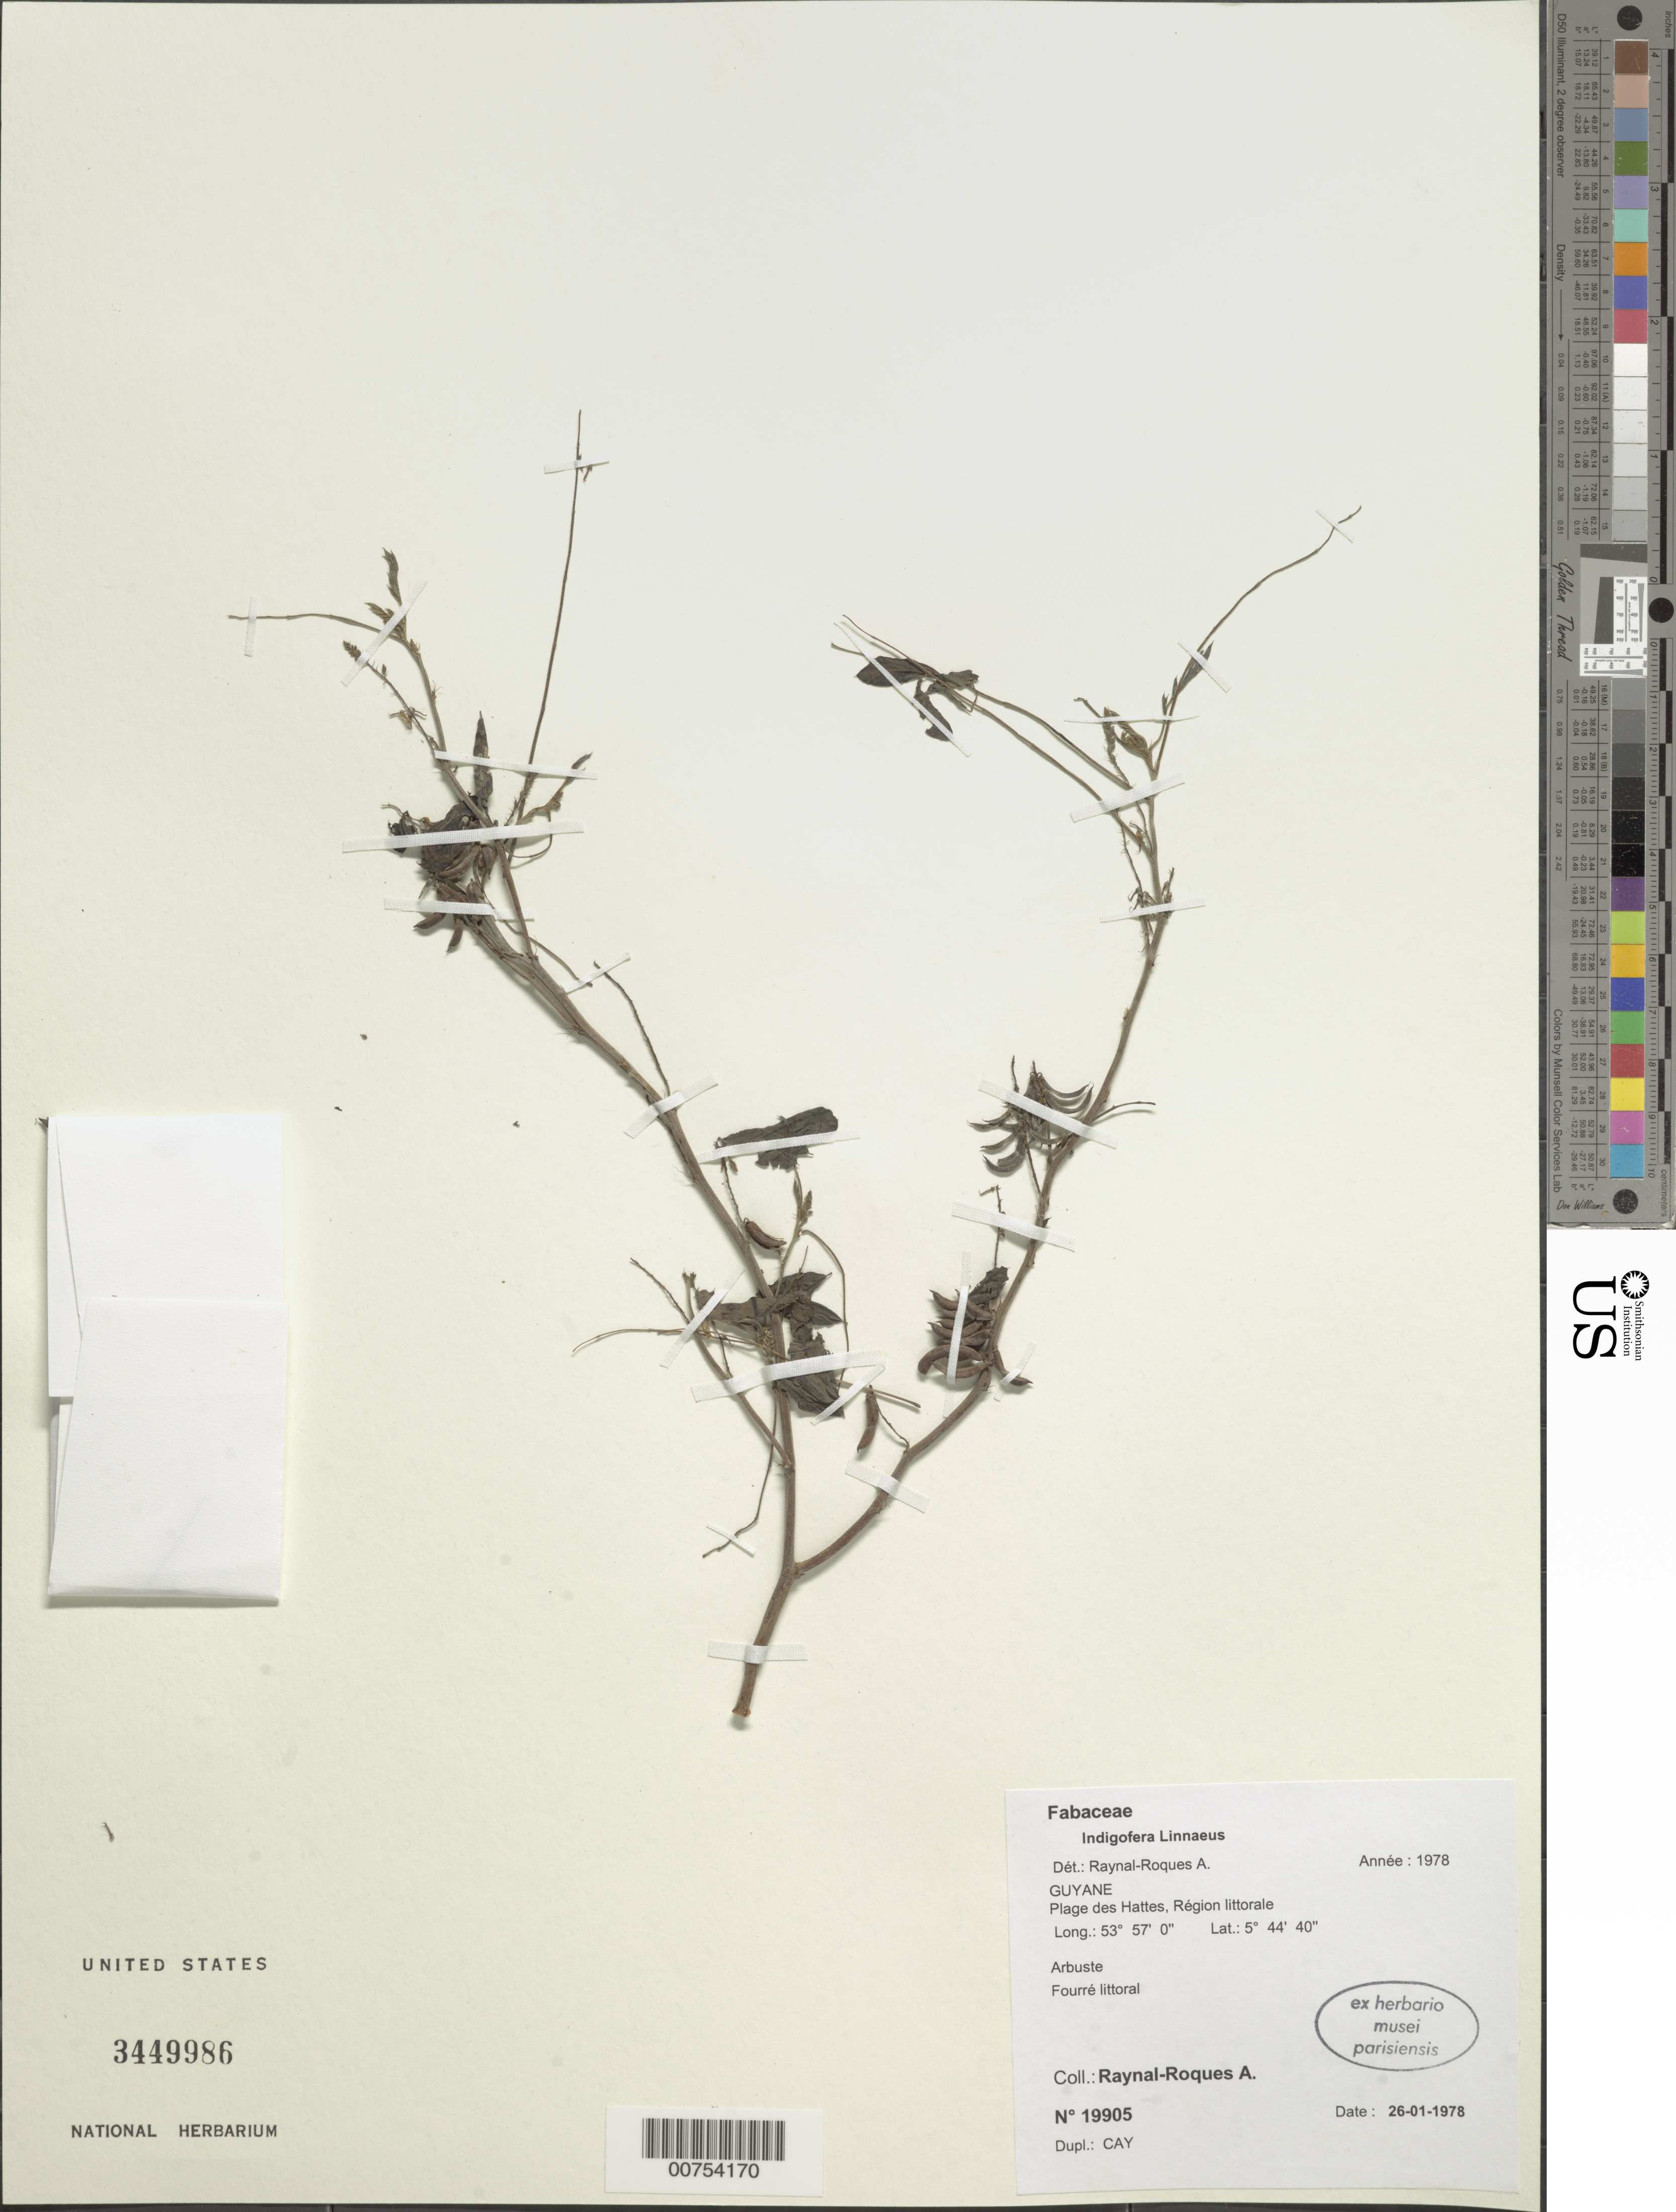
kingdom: Plantae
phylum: Tracheophyta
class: Magnoliopsida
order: Fabales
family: Fabaceae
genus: Indigofera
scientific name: Indigofera sp.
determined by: Raynal, A. M.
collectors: A. M. Raynal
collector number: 19905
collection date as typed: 26-Jan-78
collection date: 1978-01-26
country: French Guiana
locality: Plage des Hattes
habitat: Fourre littoral, région littorale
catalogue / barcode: US 3449986